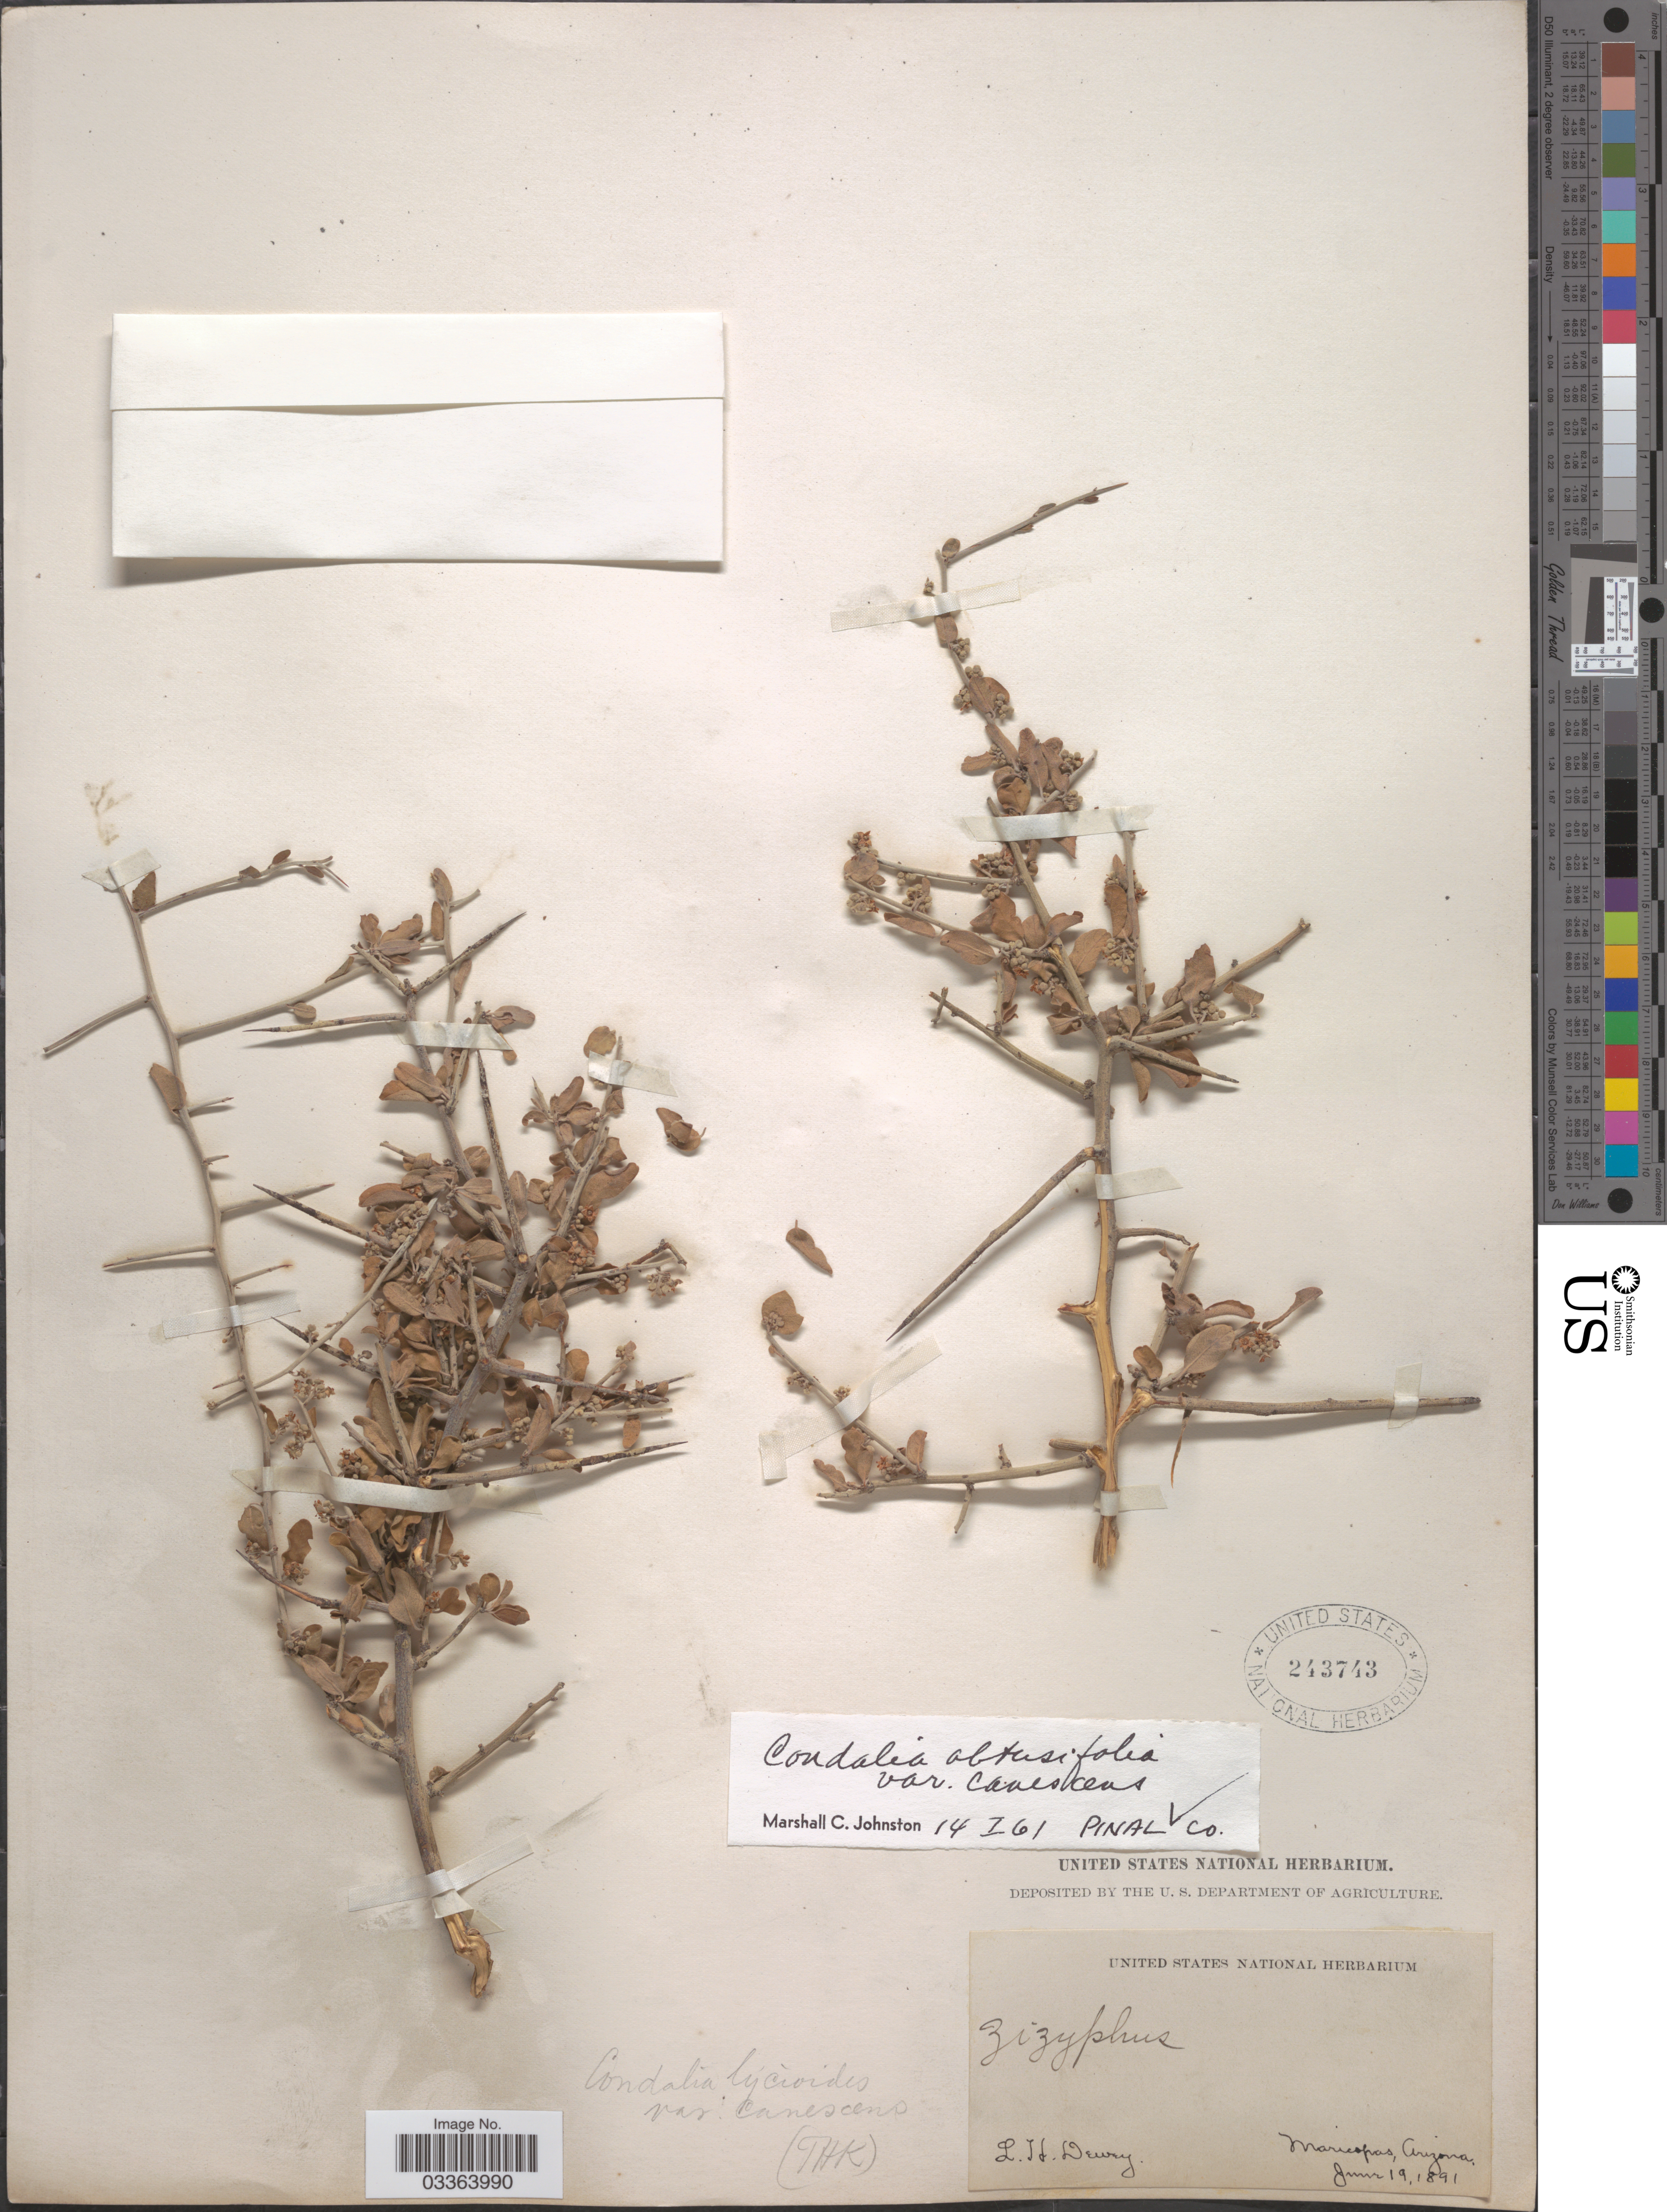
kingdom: Plantae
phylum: Tracheophyta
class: Magnoliopsida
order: Rosales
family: Rhamnaceae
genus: Sarcomphalus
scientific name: Sarcomphalus obtusifolius var. canescens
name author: (A. Gray) Hauenschild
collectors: L. H. Dewey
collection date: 1891-06-19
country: United States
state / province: Arizona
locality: Maricopas.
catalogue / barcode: US 243743